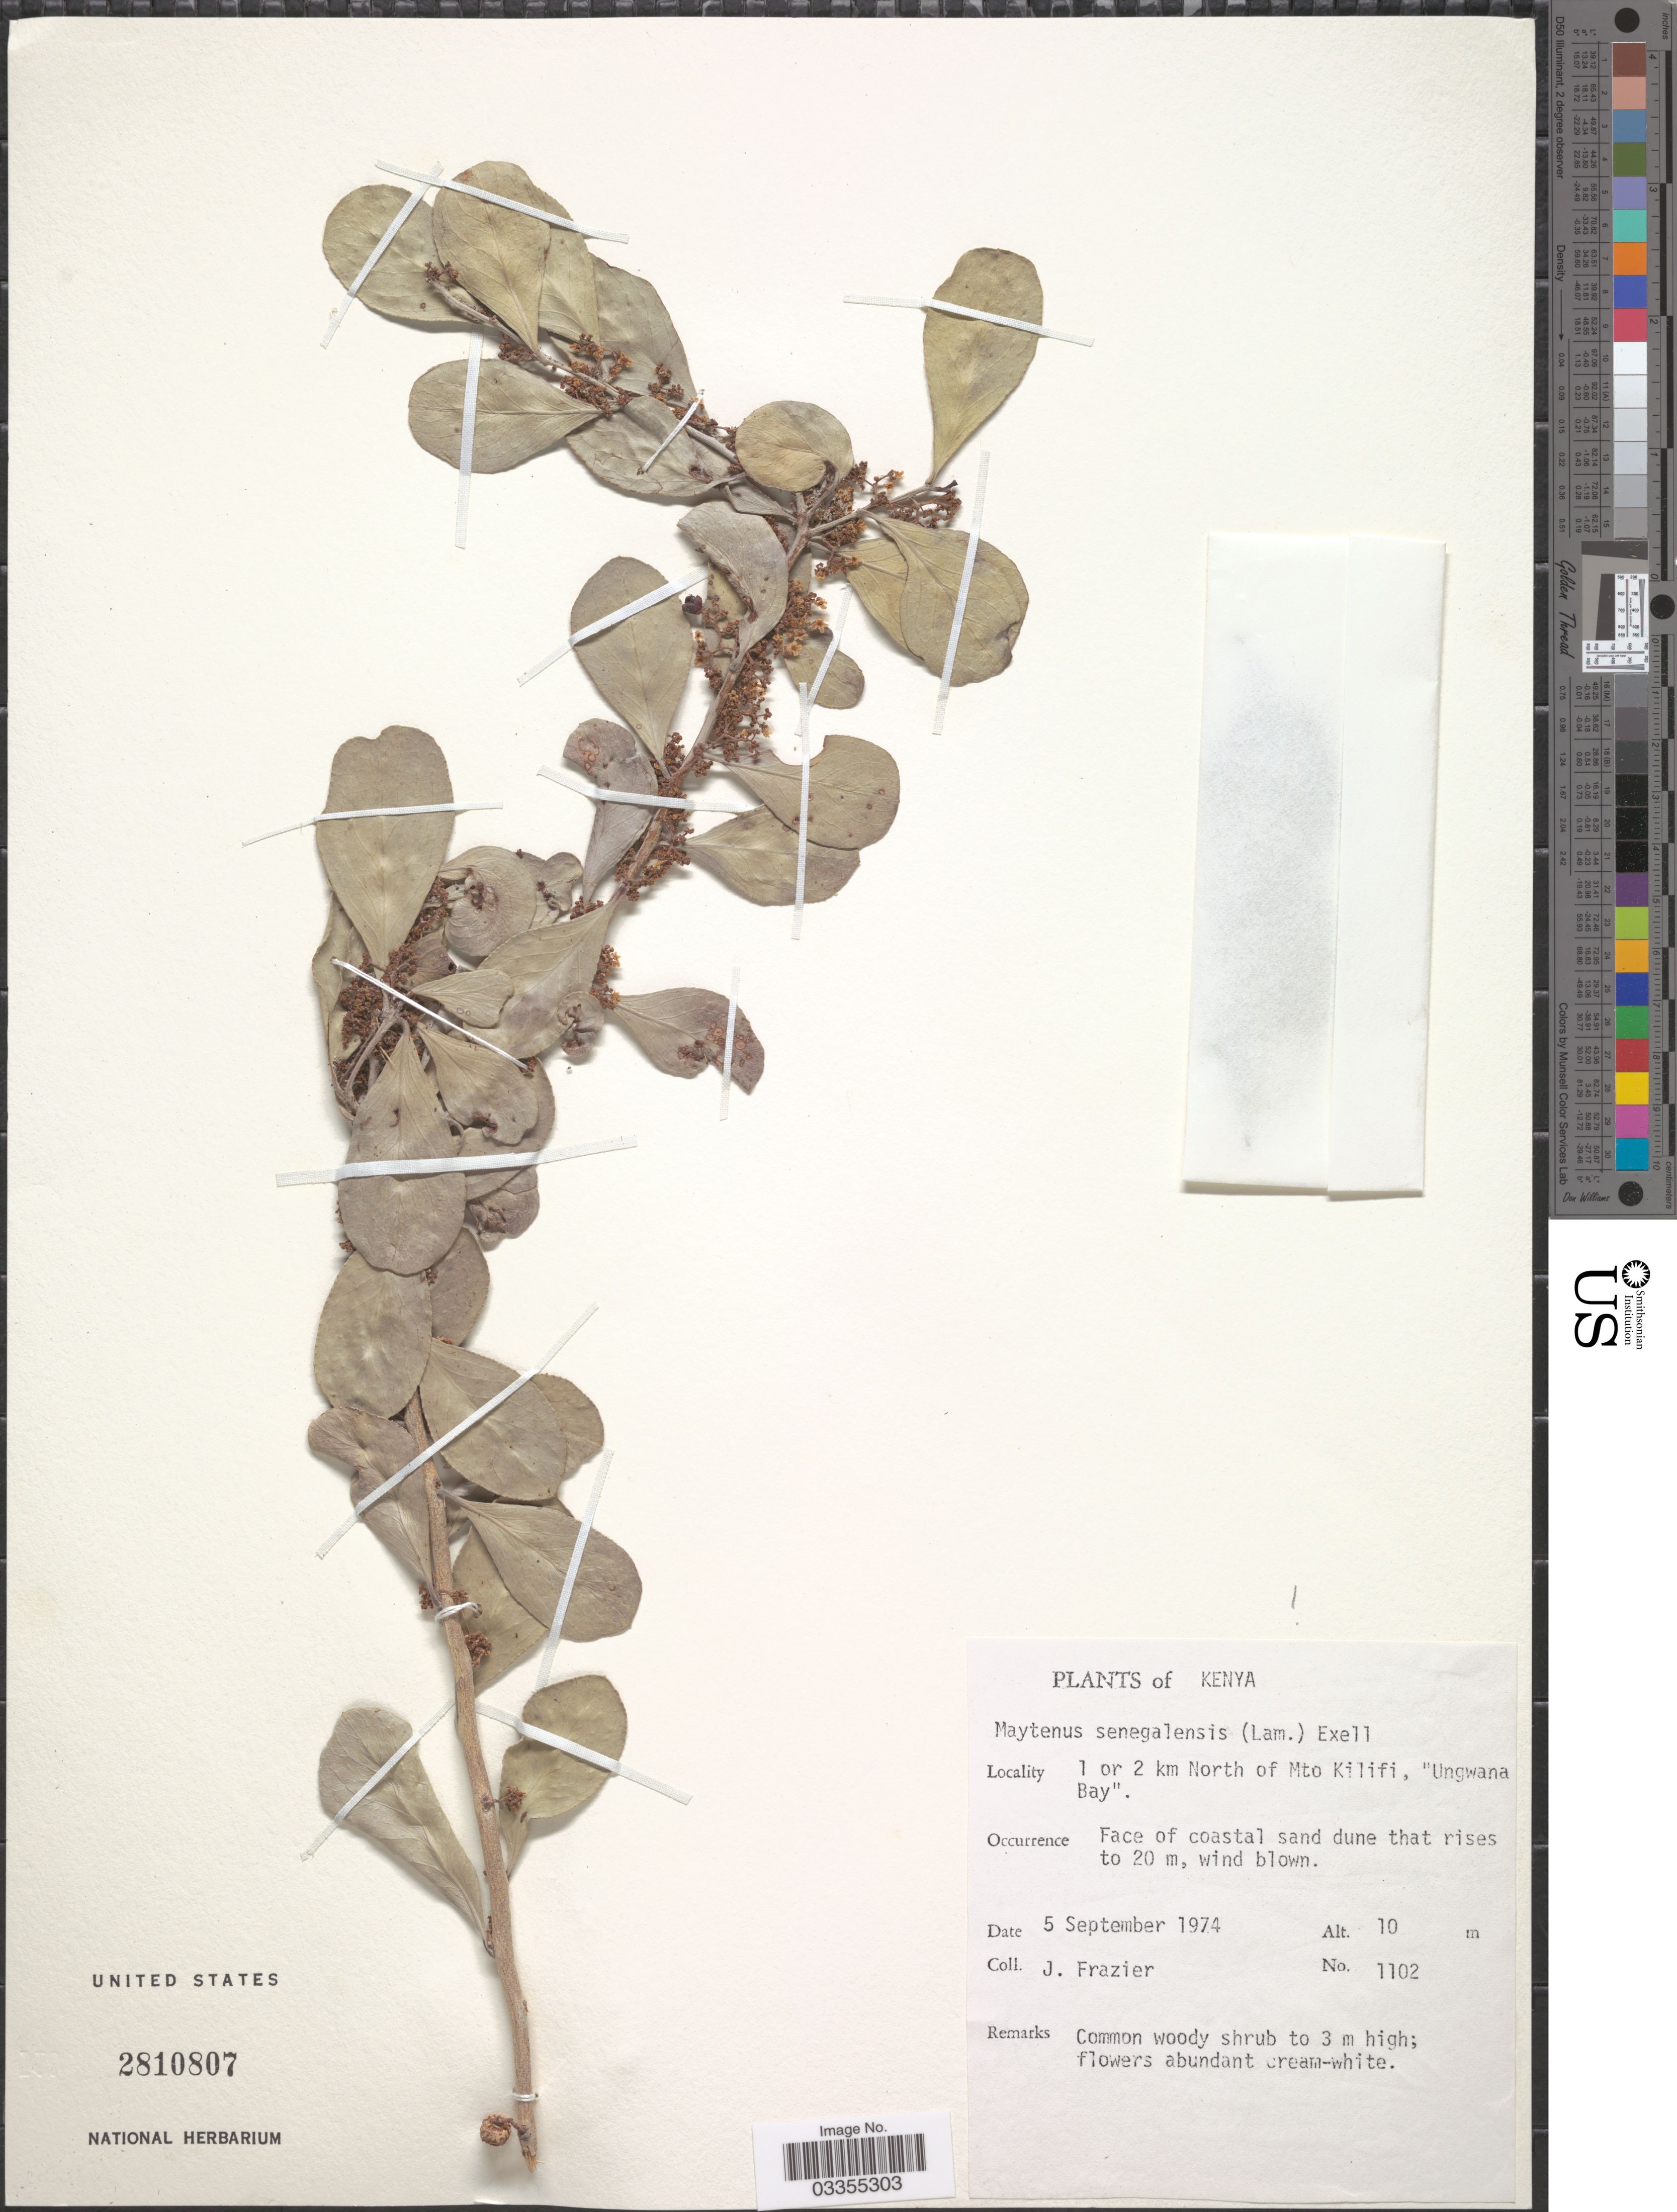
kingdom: Plantae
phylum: Tracheophyta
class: Magnoliopsida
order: Celastrales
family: Celastraceae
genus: Gymnosporia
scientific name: Gymnosporia senegalensis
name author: (Lam.) Loes.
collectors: J. Frazier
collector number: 1102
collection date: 1974-09-05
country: Kenya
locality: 1 or 2 km North of Mto Kilifi, "Ungwana Bay".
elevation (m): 10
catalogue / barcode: US 2810807